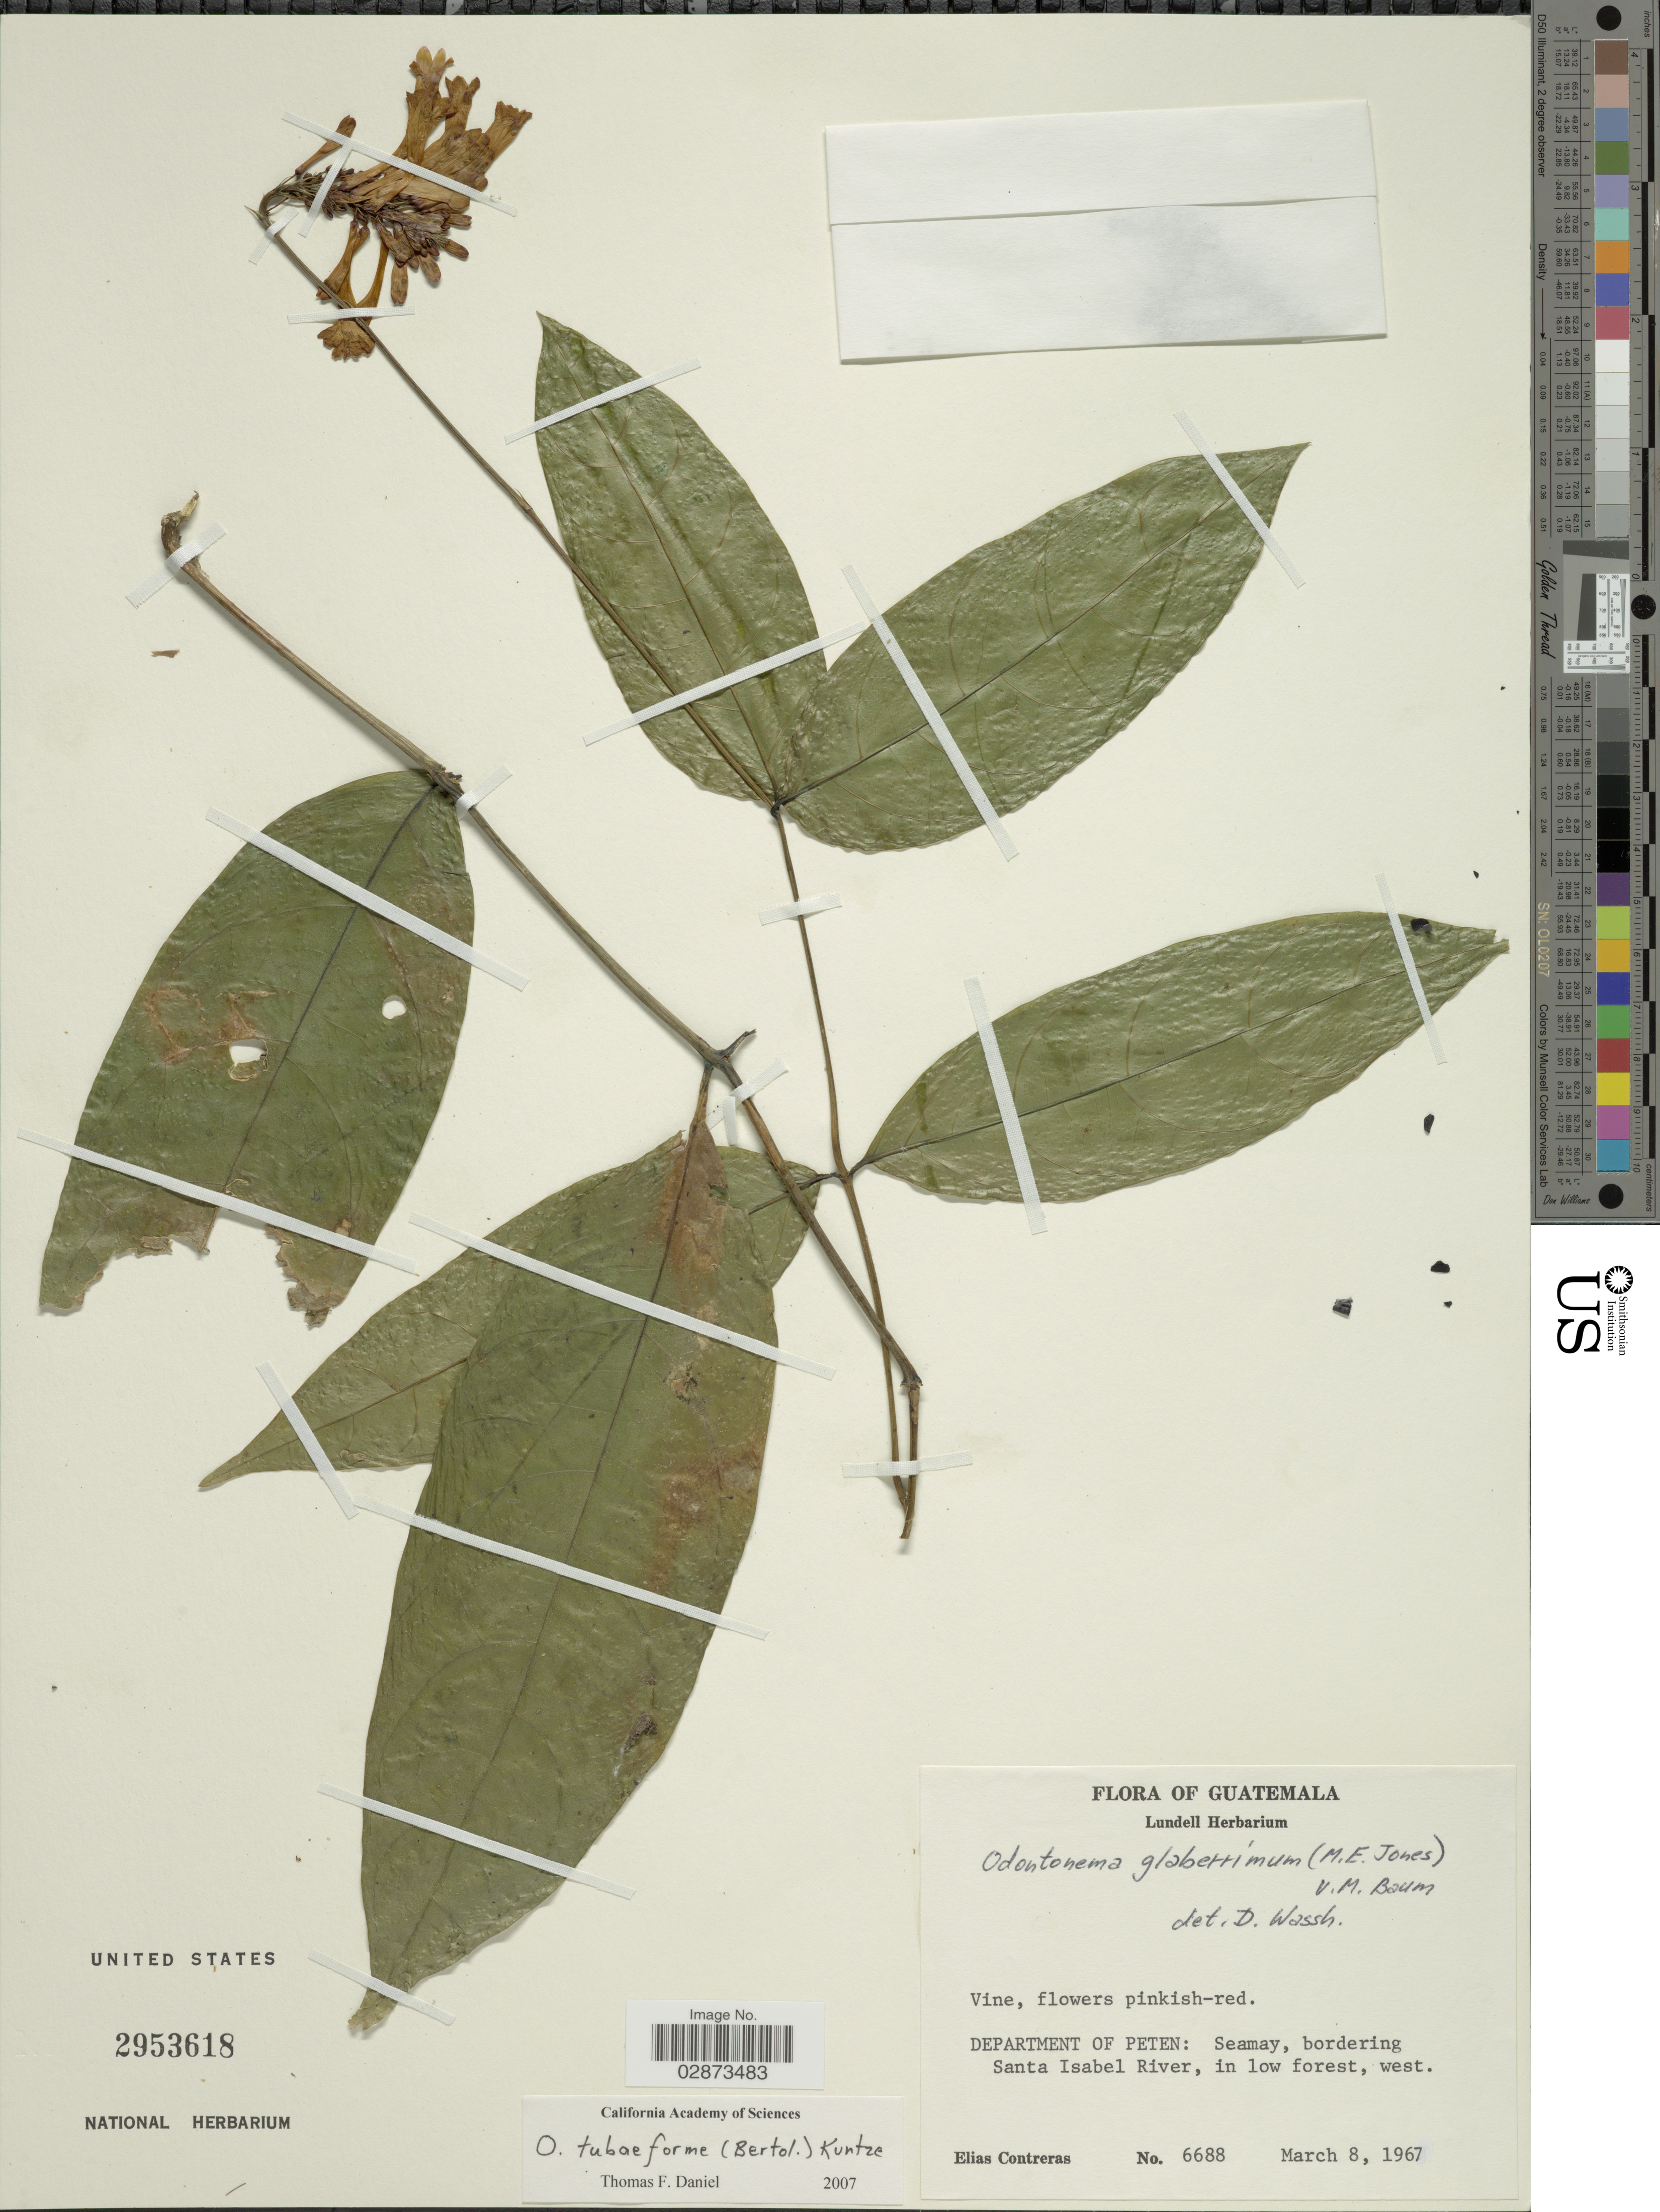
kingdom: Plantae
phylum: Tracheophyta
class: Magnoliopsida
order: Lamiales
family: Acanthaceae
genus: Odontonema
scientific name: Odontonema glaberrimum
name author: (M.E. Jones) V.M. Baum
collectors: E. Contreras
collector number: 6688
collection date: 1967-03-08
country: Guatemala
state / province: El Petén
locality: Department of Peten: Seamay, bordering Santa Isabel River, in low forest, west.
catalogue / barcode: US 2953618